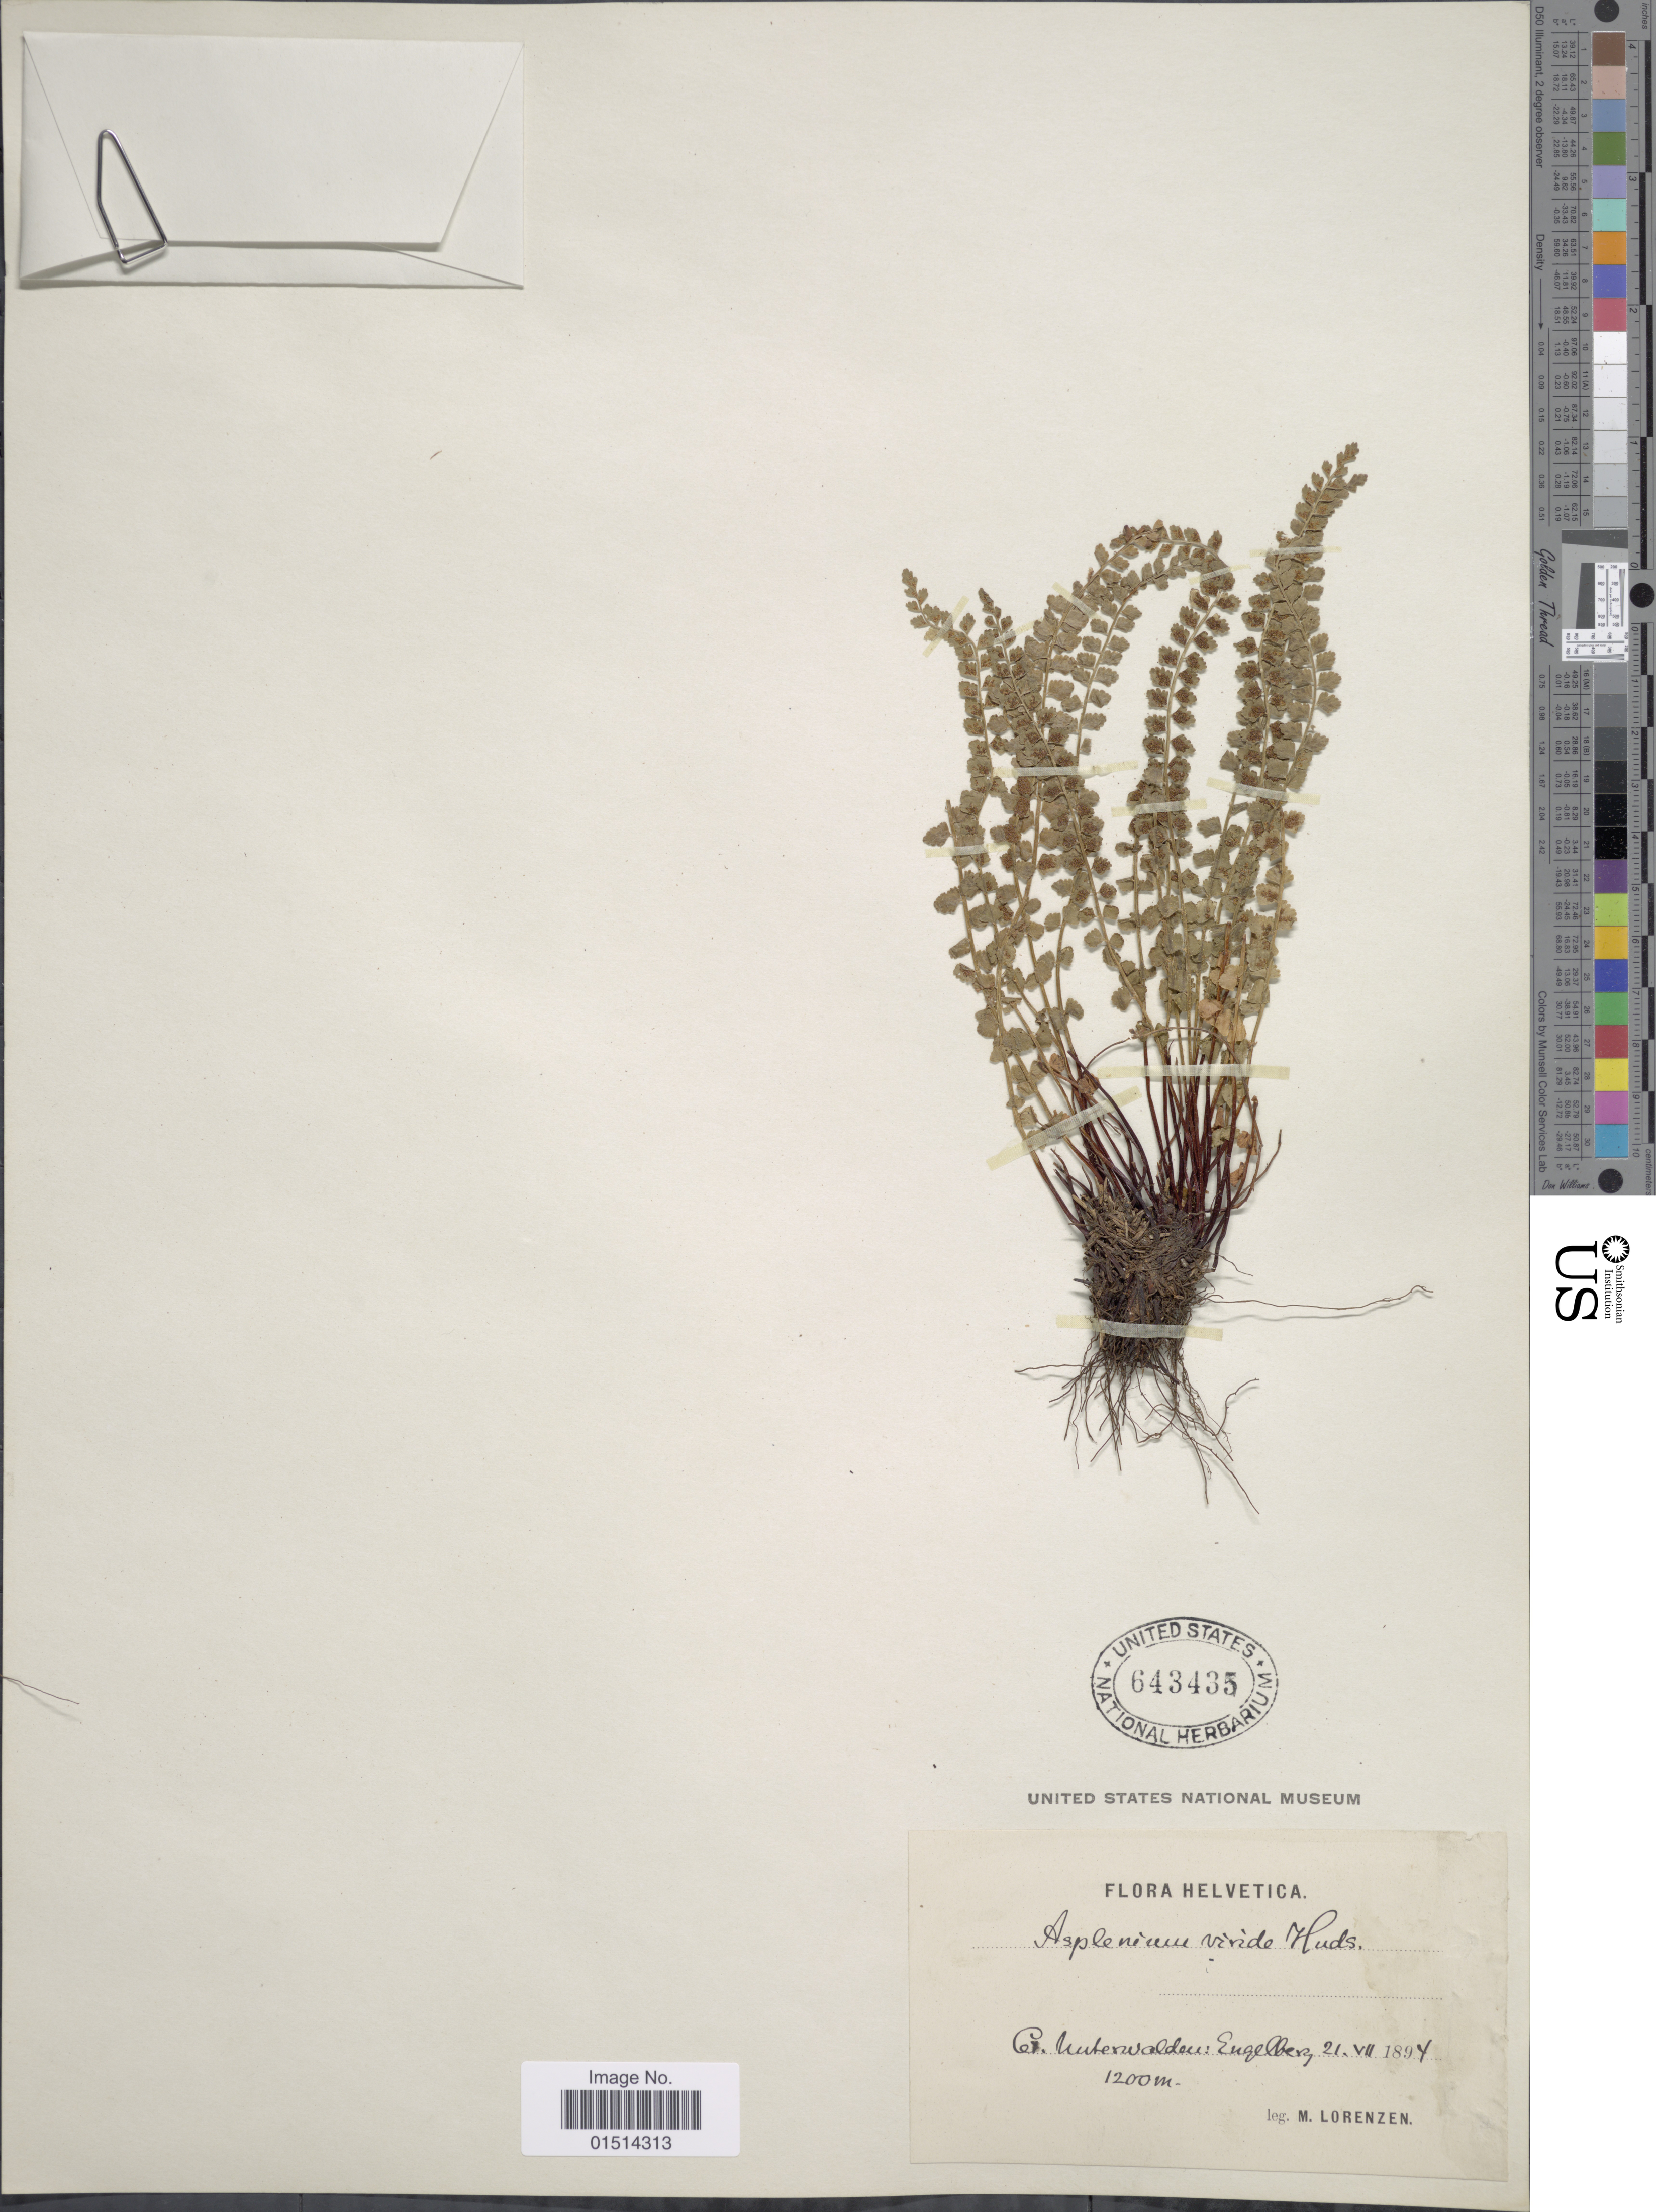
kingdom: Plantae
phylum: Tracheophyta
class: Polypodiopsida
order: Polypodiales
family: Aspleniaceae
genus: Asplenium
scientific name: Asplenium viride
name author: Huds.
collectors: M. Lorenzen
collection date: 1894-07-21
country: Switzerland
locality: Helvetica, Ce. Uuterwalden: Engelberg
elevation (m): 1200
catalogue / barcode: US 643435